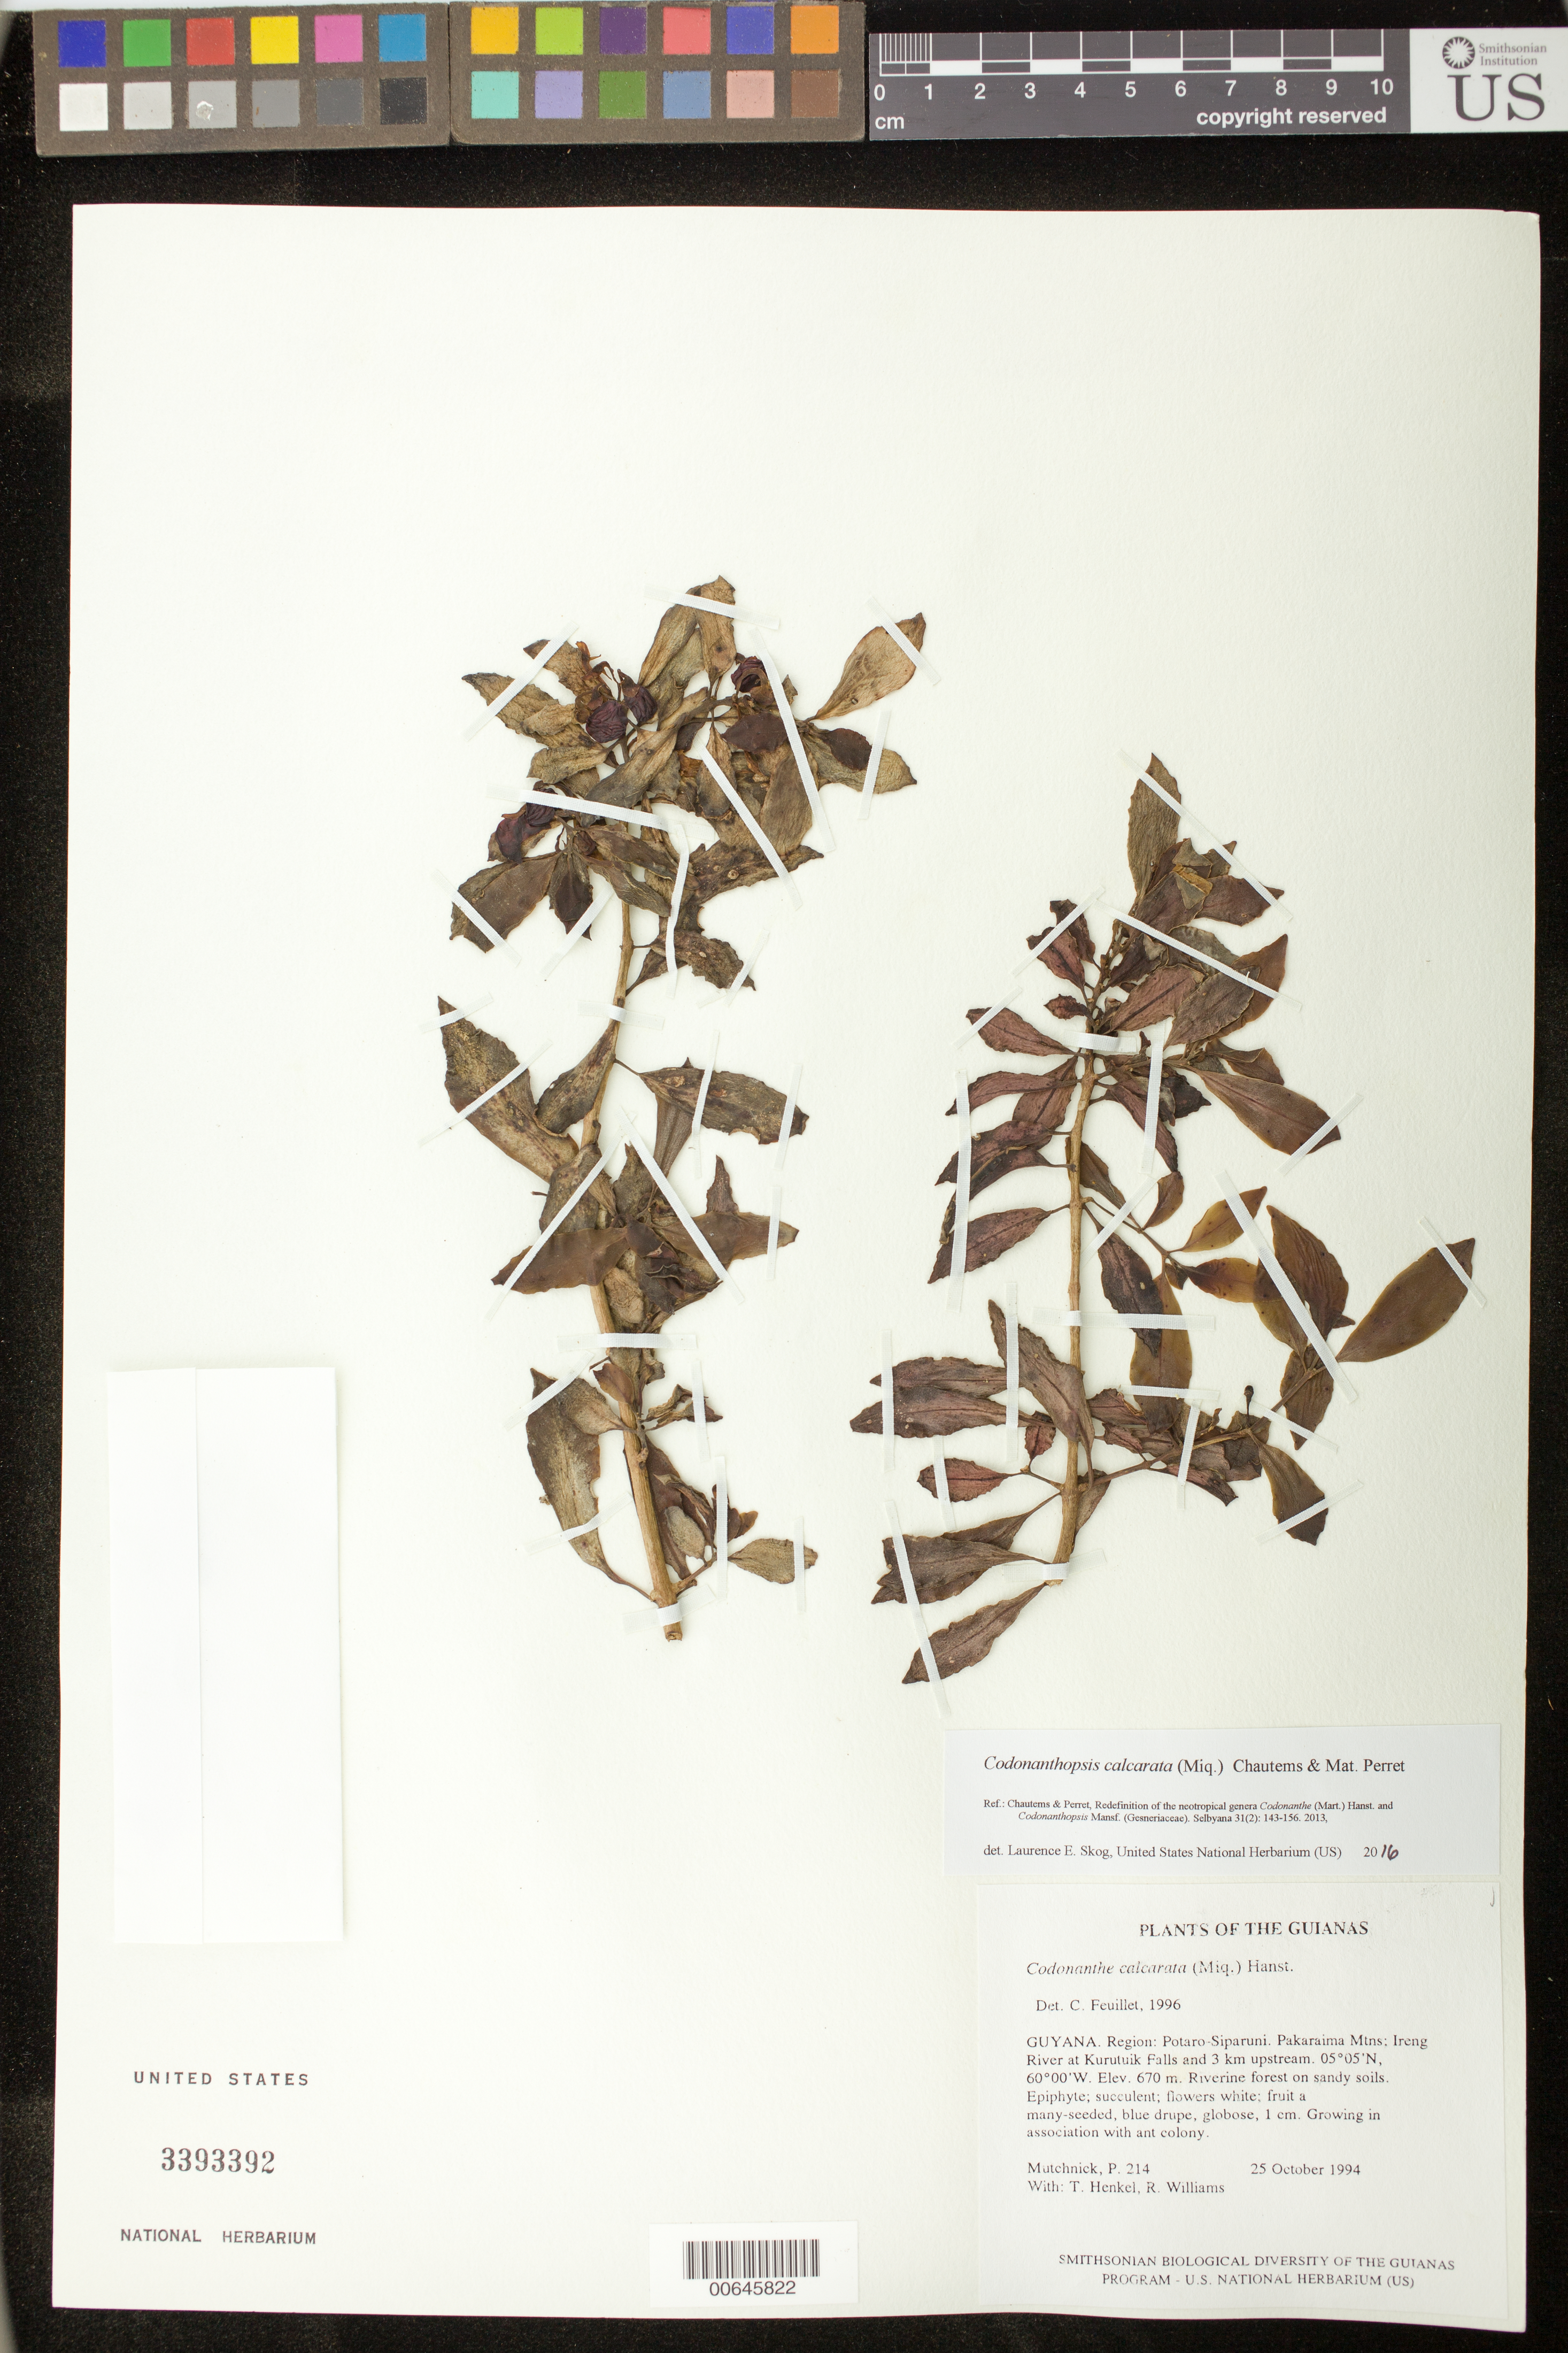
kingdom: Plantae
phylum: Tracheophyta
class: Magnoliopsida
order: Lamiales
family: Gesneriaceae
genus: Codonanthopsis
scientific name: Codonanthopsis calcarata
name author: (Miq.) Chautems & Mat.Perret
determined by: Skog, Laurence E.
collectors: P. Mutchnick, T. Henkel & R. Williams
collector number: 214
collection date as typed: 25 Oct 1994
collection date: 1994-10-25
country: Guyana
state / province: Potaro-Siparuni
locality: Pakaraima Mts; Ireng River at Kurutuik Falls and 3 km upstream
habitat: Riverine forest on sandy soils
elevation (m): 670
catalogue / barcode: US 3393392